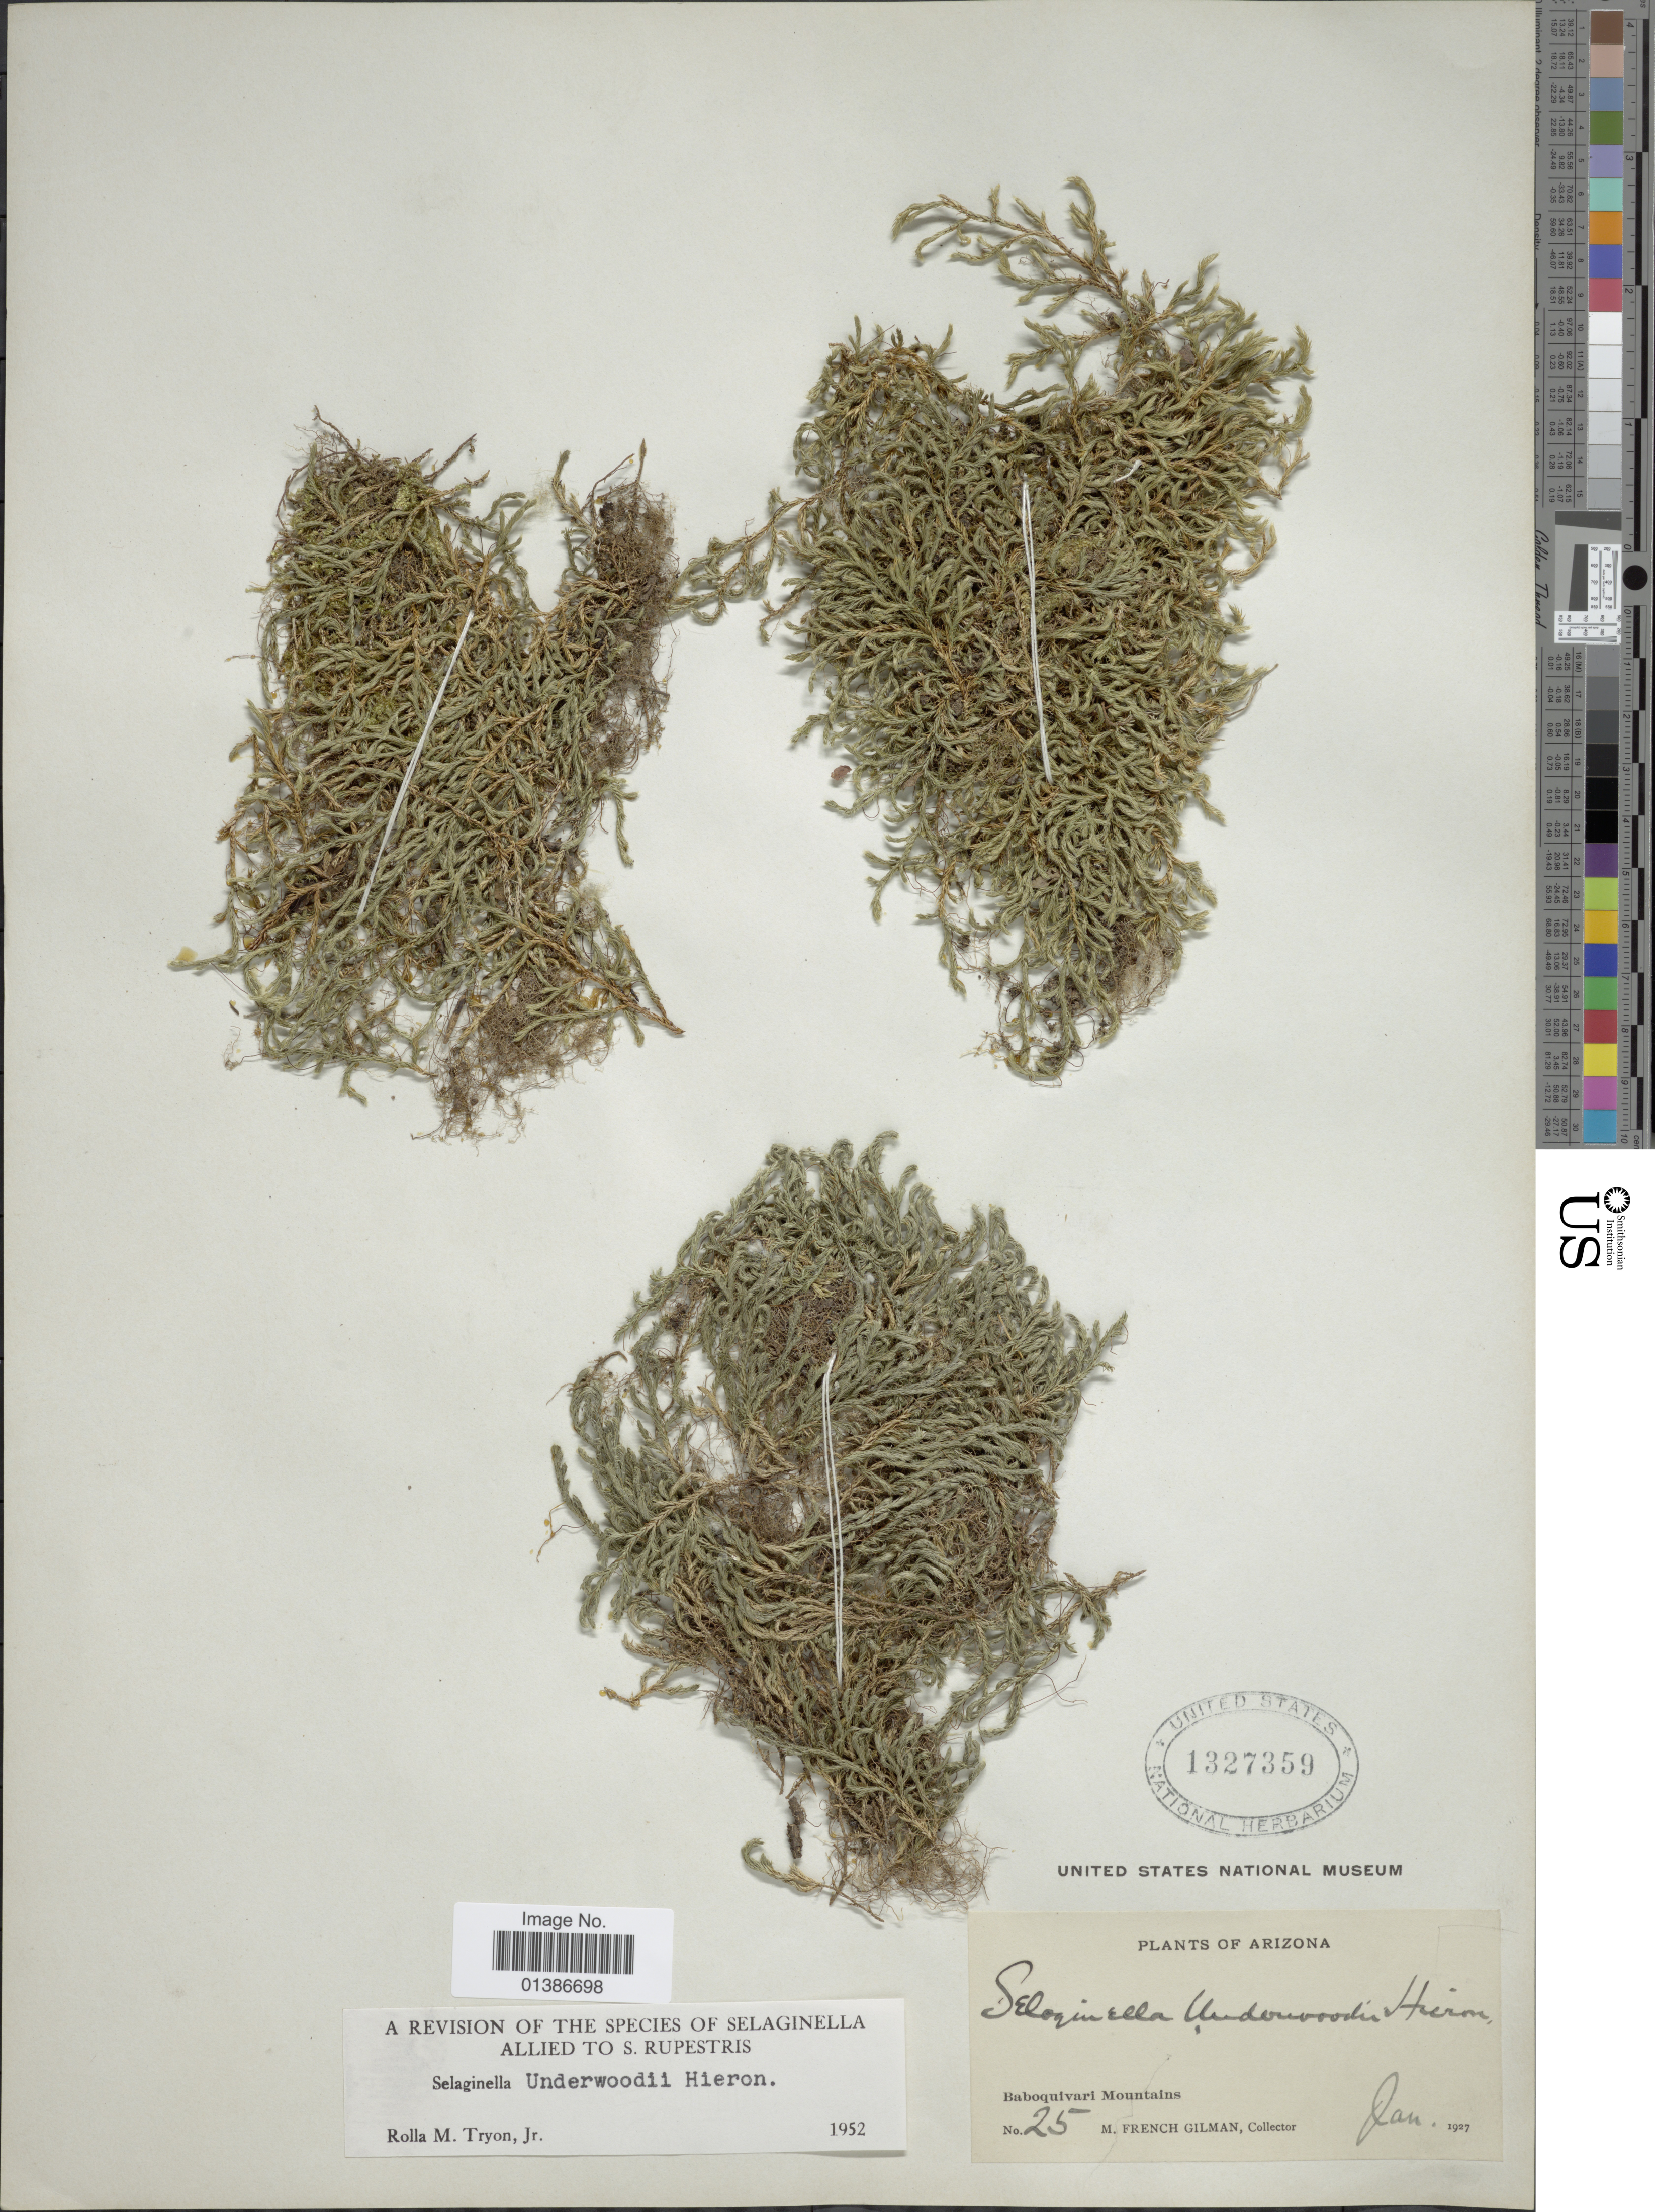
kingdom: Plantae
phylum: Tracheophyta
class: Lycopodiopsida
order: Selaginellales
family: Selaginellaceae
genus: Selaginella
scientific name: Selaginella underwoodii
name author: Hieron.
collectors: M. F. Gilman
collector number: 25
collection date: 1927-01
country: United States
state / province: Arizona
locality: Baboquivari Mountains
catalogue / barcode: US 1327359